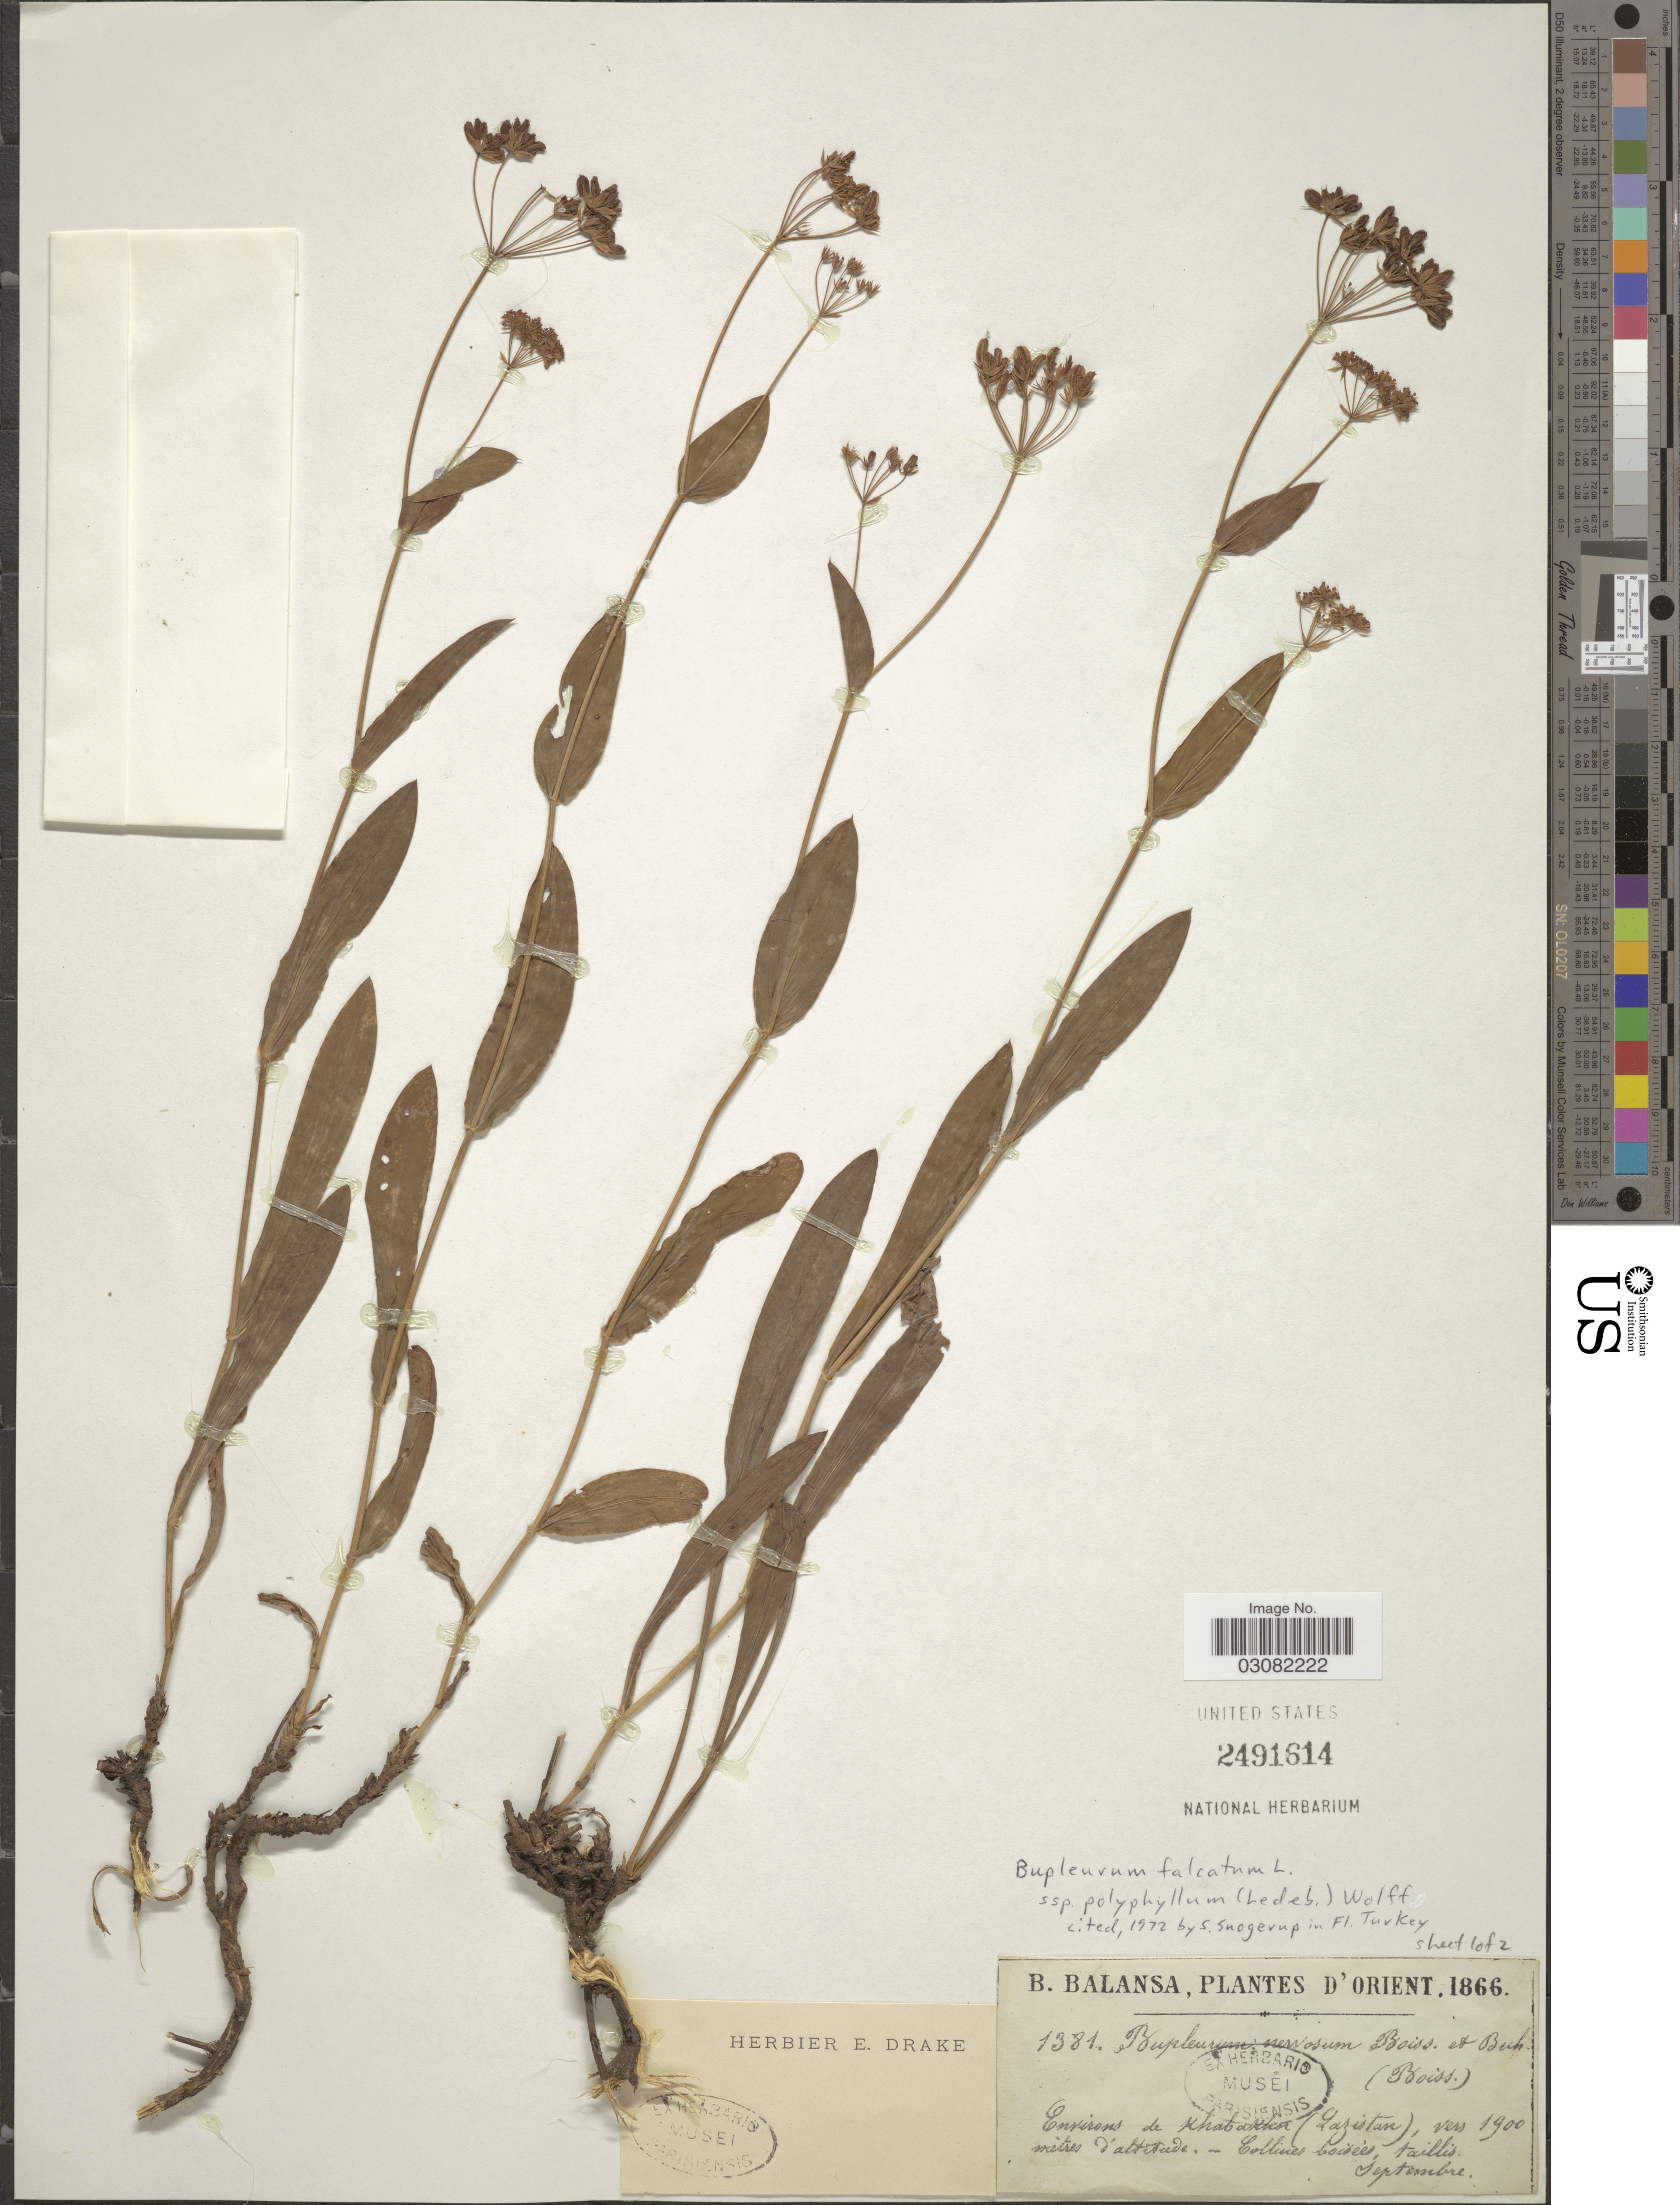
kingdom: Plantae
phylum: Tracheophyta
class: Magnoliopsida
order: Apiales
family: Apiaceae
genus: Bupleurum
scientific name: Bupleurum falcatum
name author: L.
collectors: B. Balansa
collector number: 1381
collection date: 1900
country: Turkey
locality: D'Orient, Environs de Kabaskhor (Lazistan).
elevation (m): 1900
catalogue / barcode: US 2491614